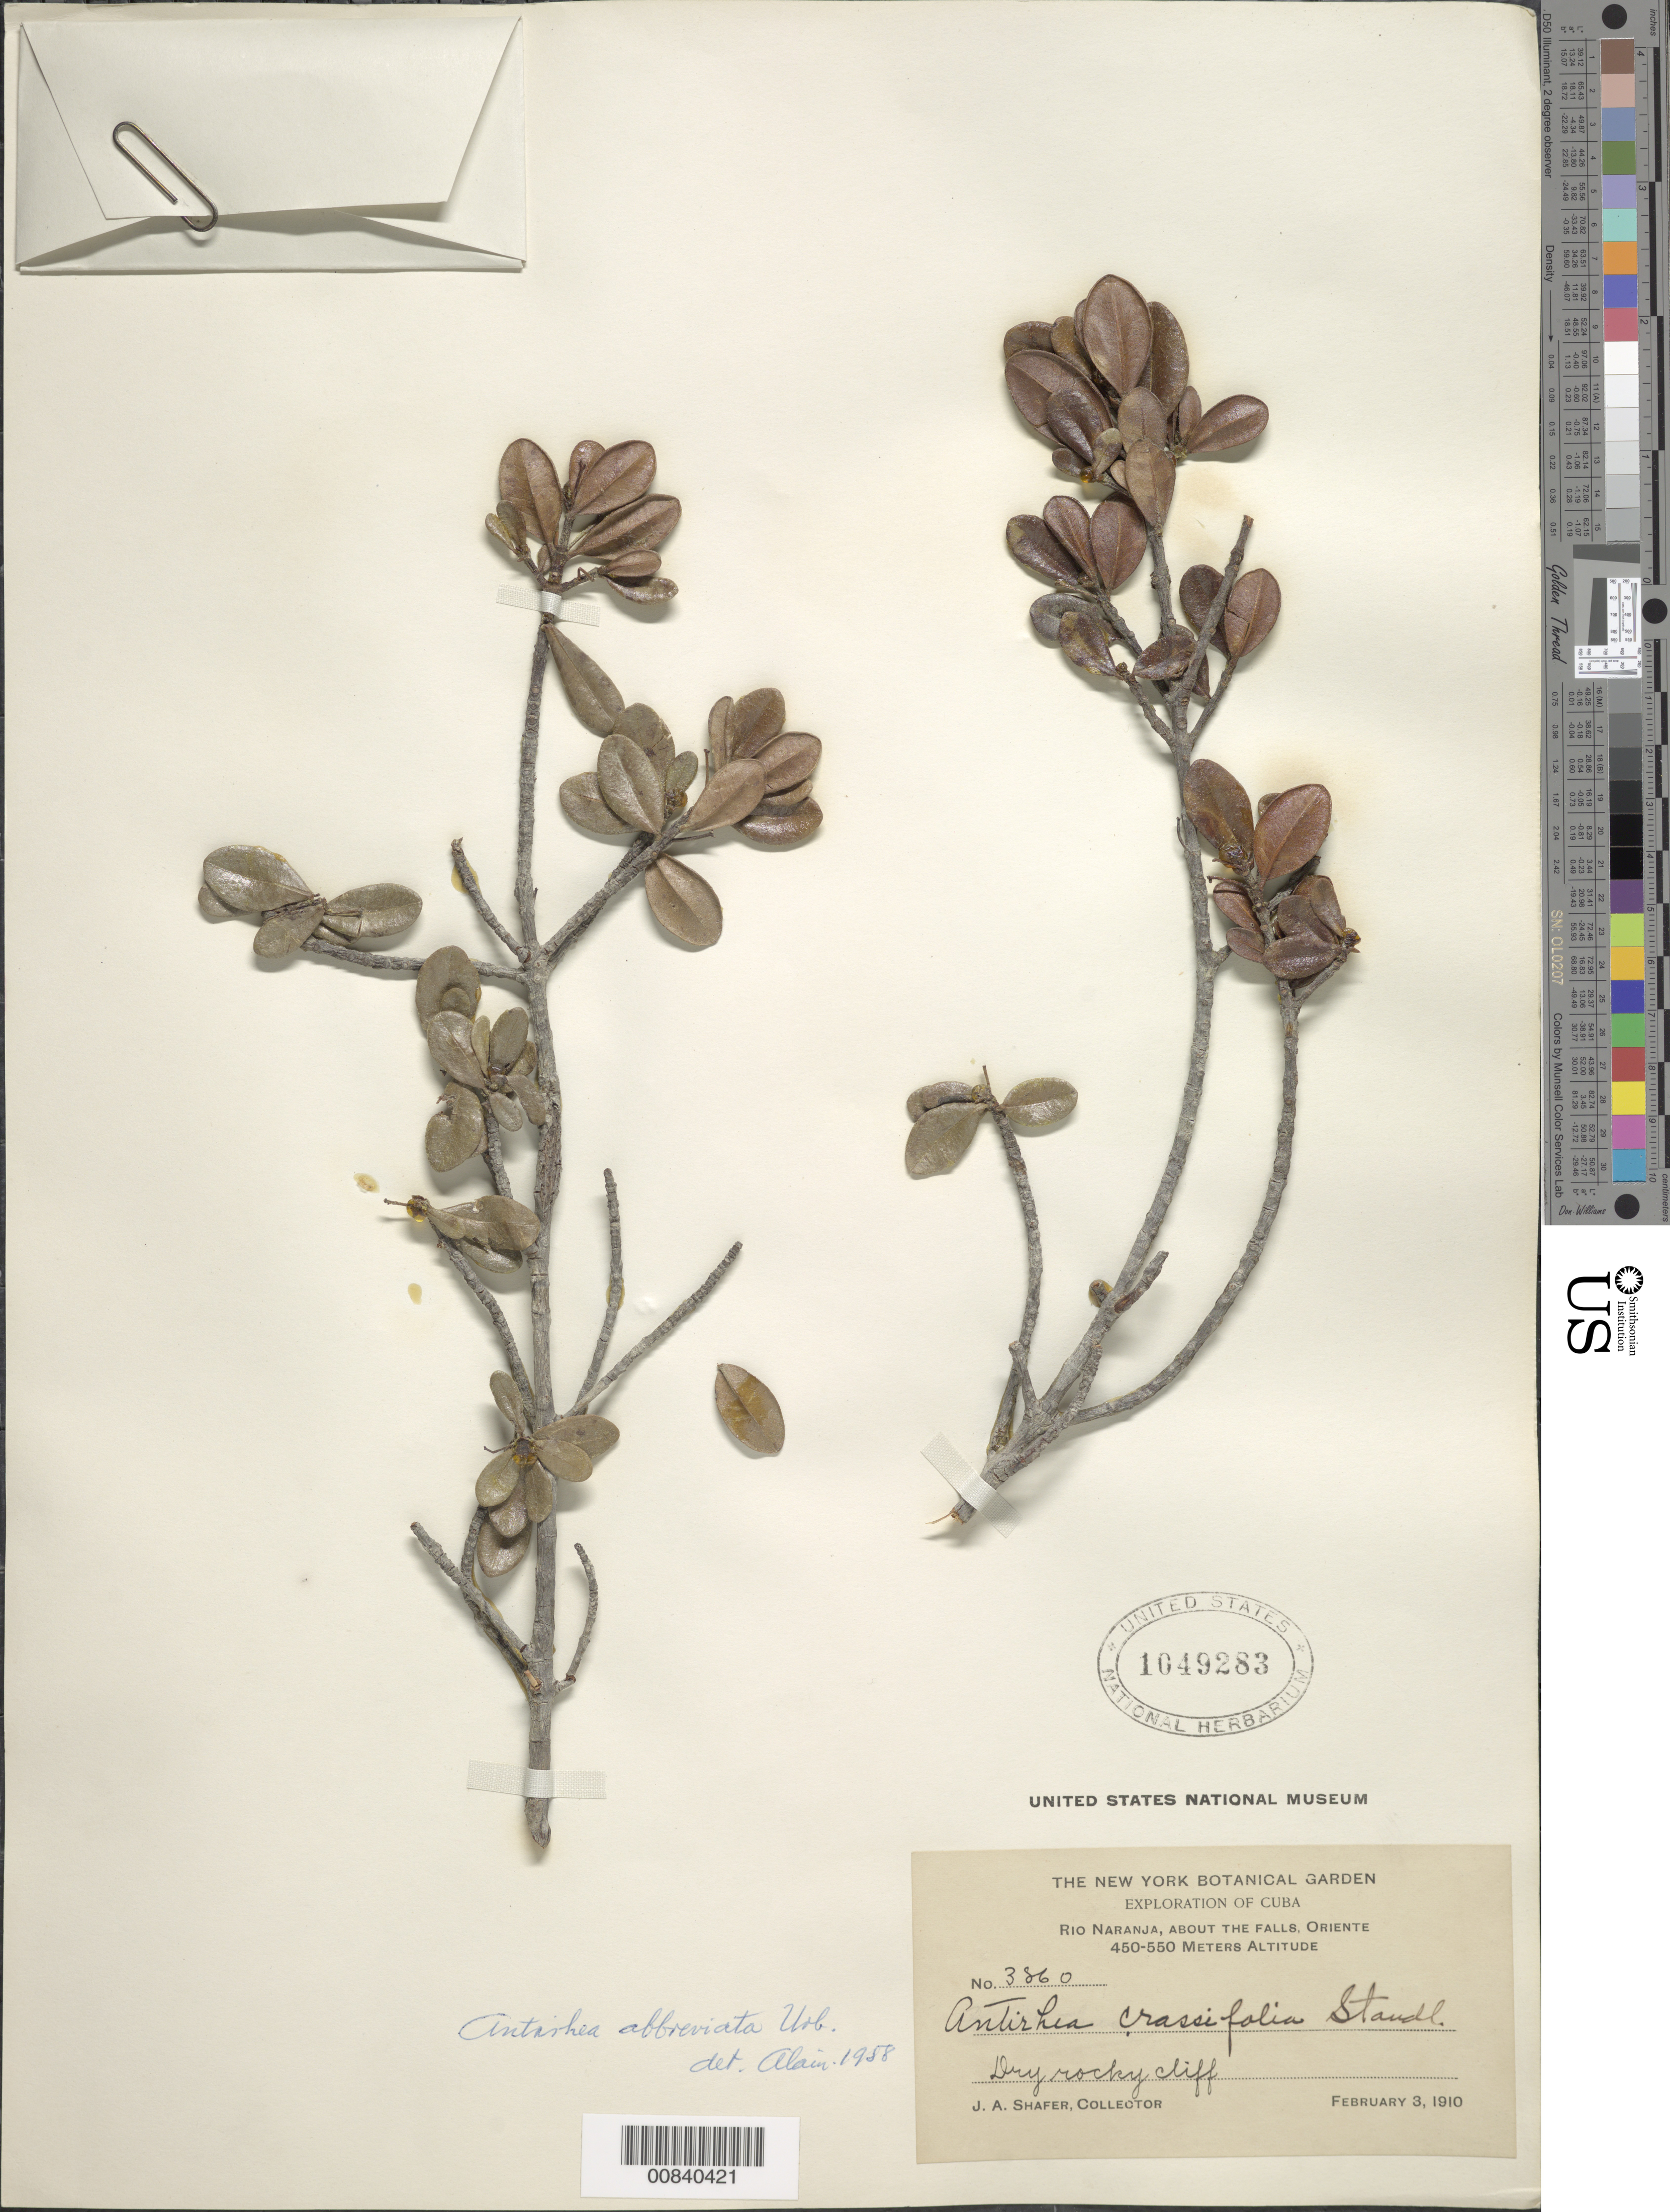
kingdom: Plantae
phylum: Tracheophyta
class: Magnoliopsida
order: Gentianales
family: Rubiaceae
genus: Stenostomum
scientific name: Stenostomum abbreviatum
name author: (Urb.) Borhidi & Fernández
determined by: Liogier, Alain H.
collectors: J. A. Shafer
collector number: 3860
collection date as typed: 03 Feb 1910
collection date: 1910-02-03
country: Cuba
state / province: Oriente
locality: Rio Naranja, about the Falls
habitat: Dry rocky cliff near waterfall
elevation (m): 450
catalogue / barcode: US 1049283